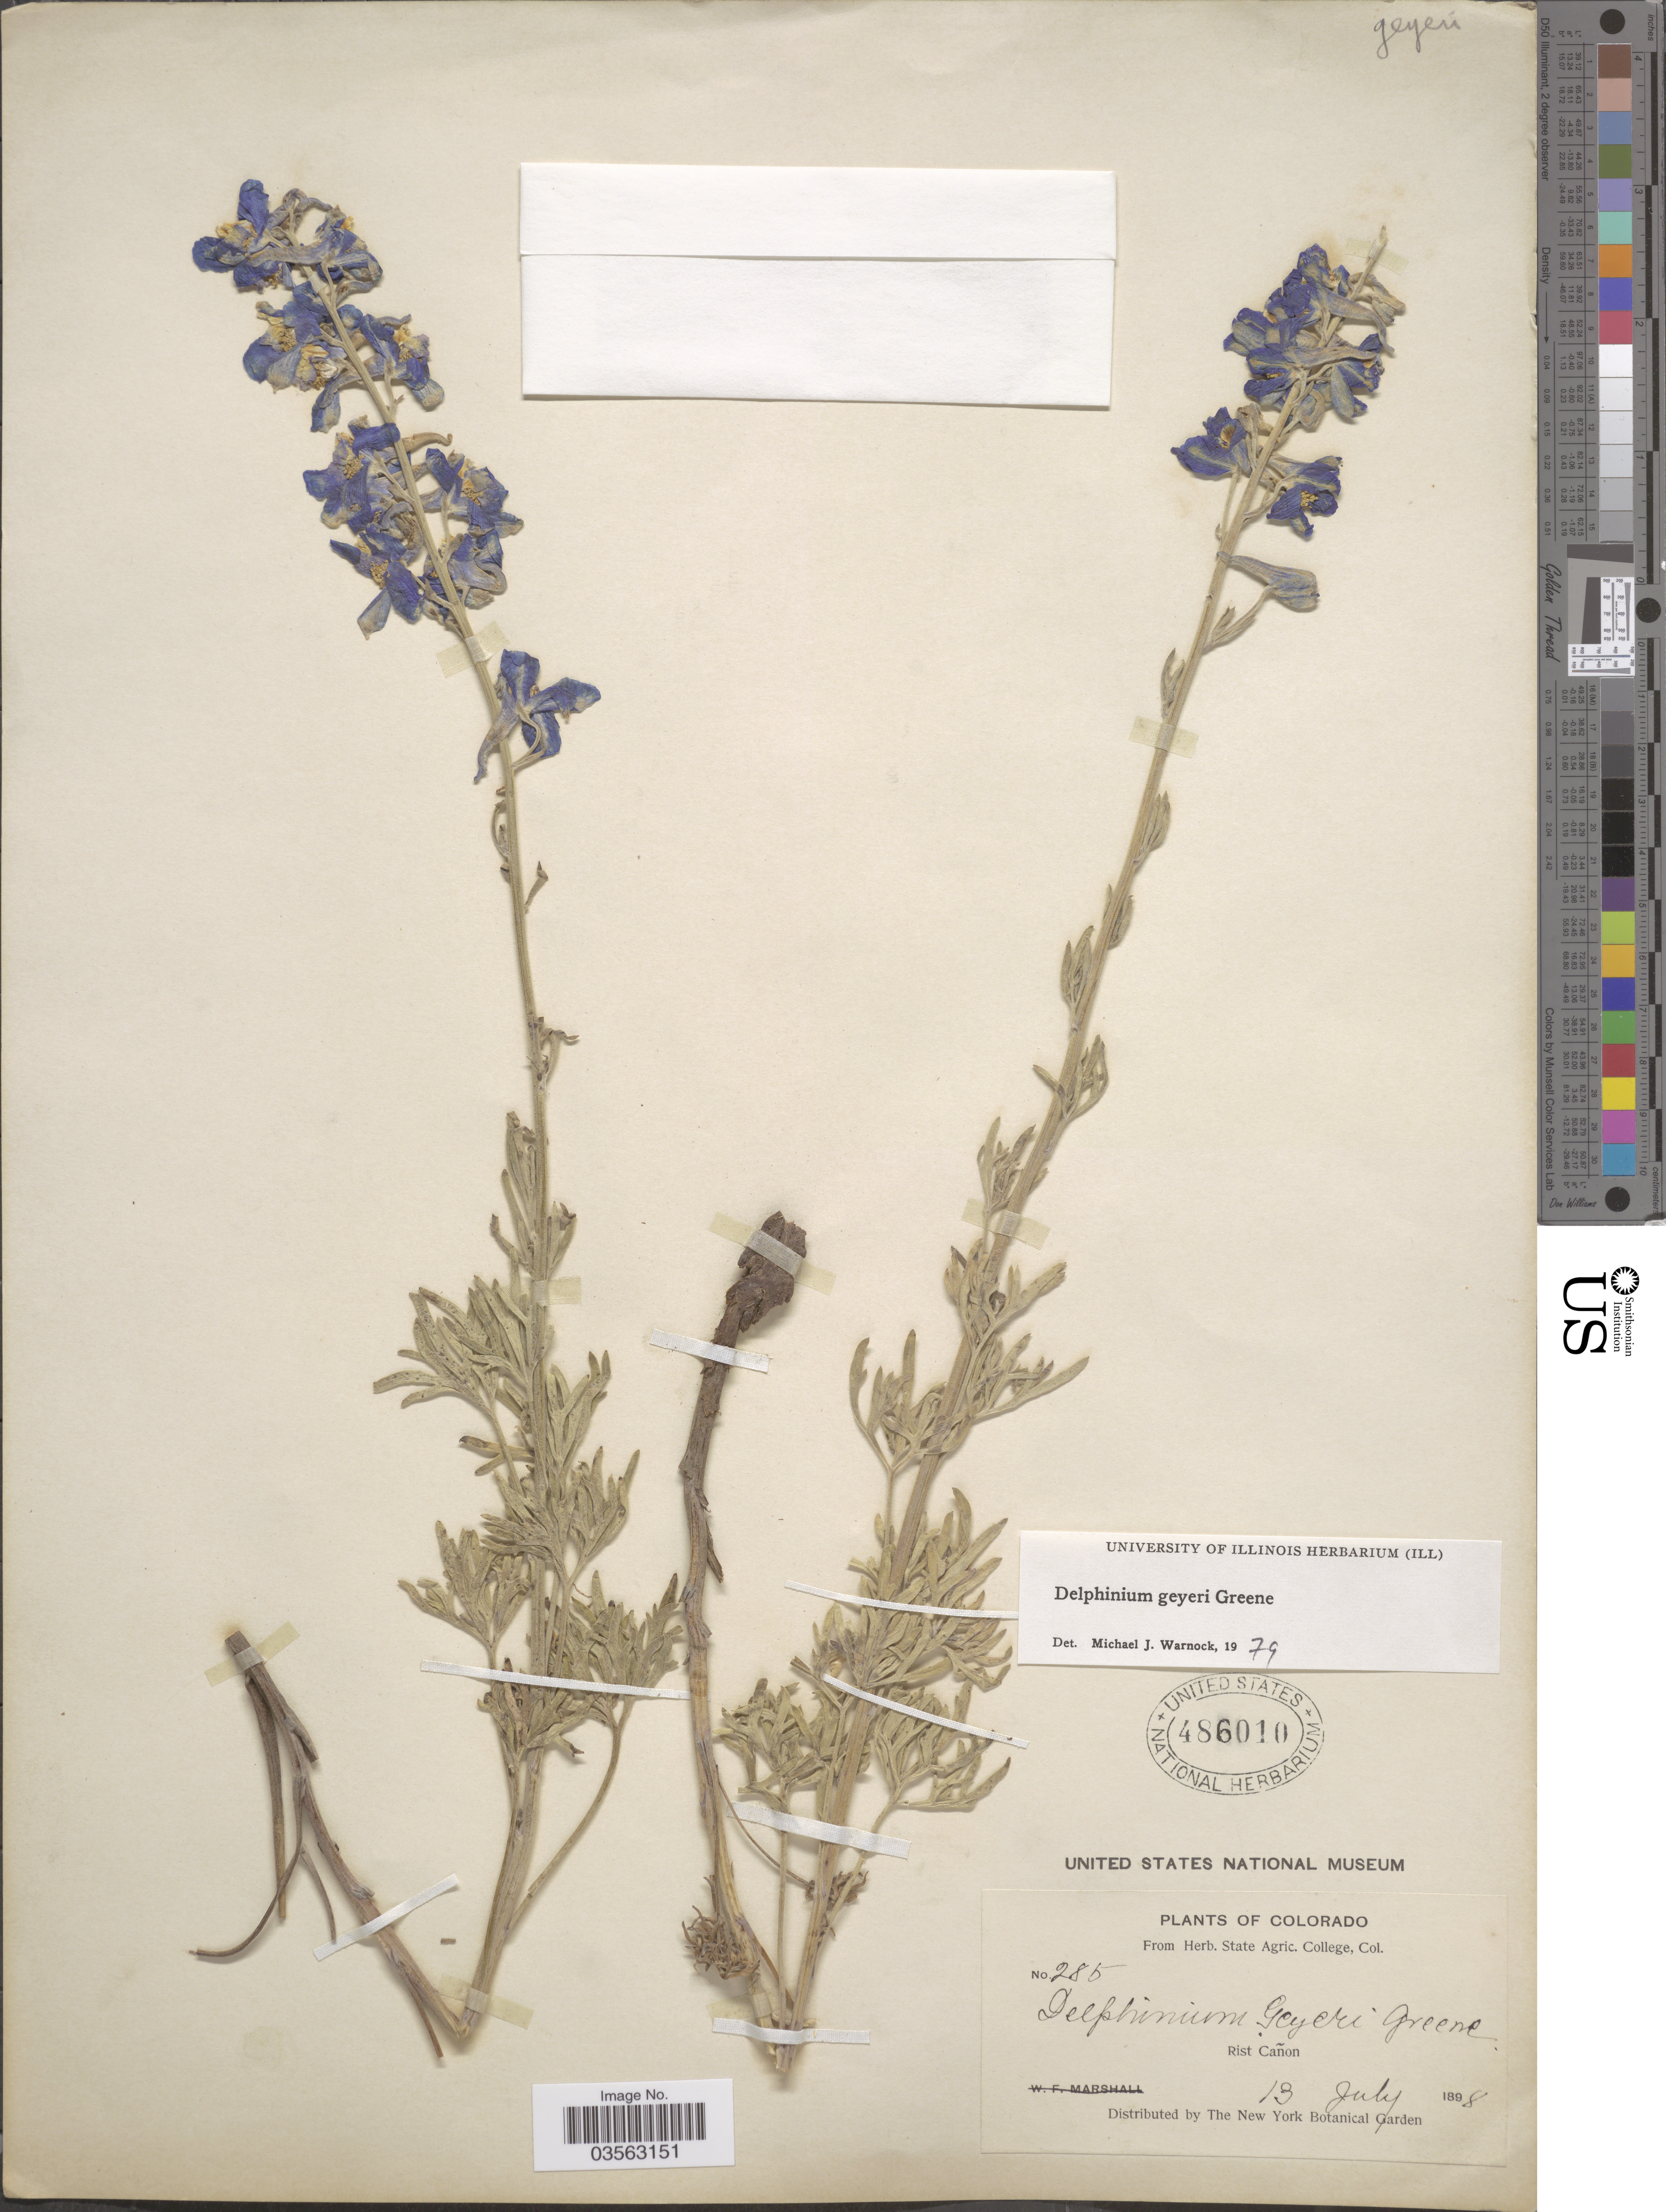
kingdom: Plantae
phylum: Tracheophyta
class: Magnoliopsida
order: Ranunculales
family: Ranunculaceae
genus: Delphinium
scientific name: Delphinium geyeri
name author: Greene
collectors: New York Botanical Gardens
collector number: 285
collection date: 1898-07-13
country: United States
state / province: Colorado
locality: Rist Cañon.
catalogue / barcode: US 486010